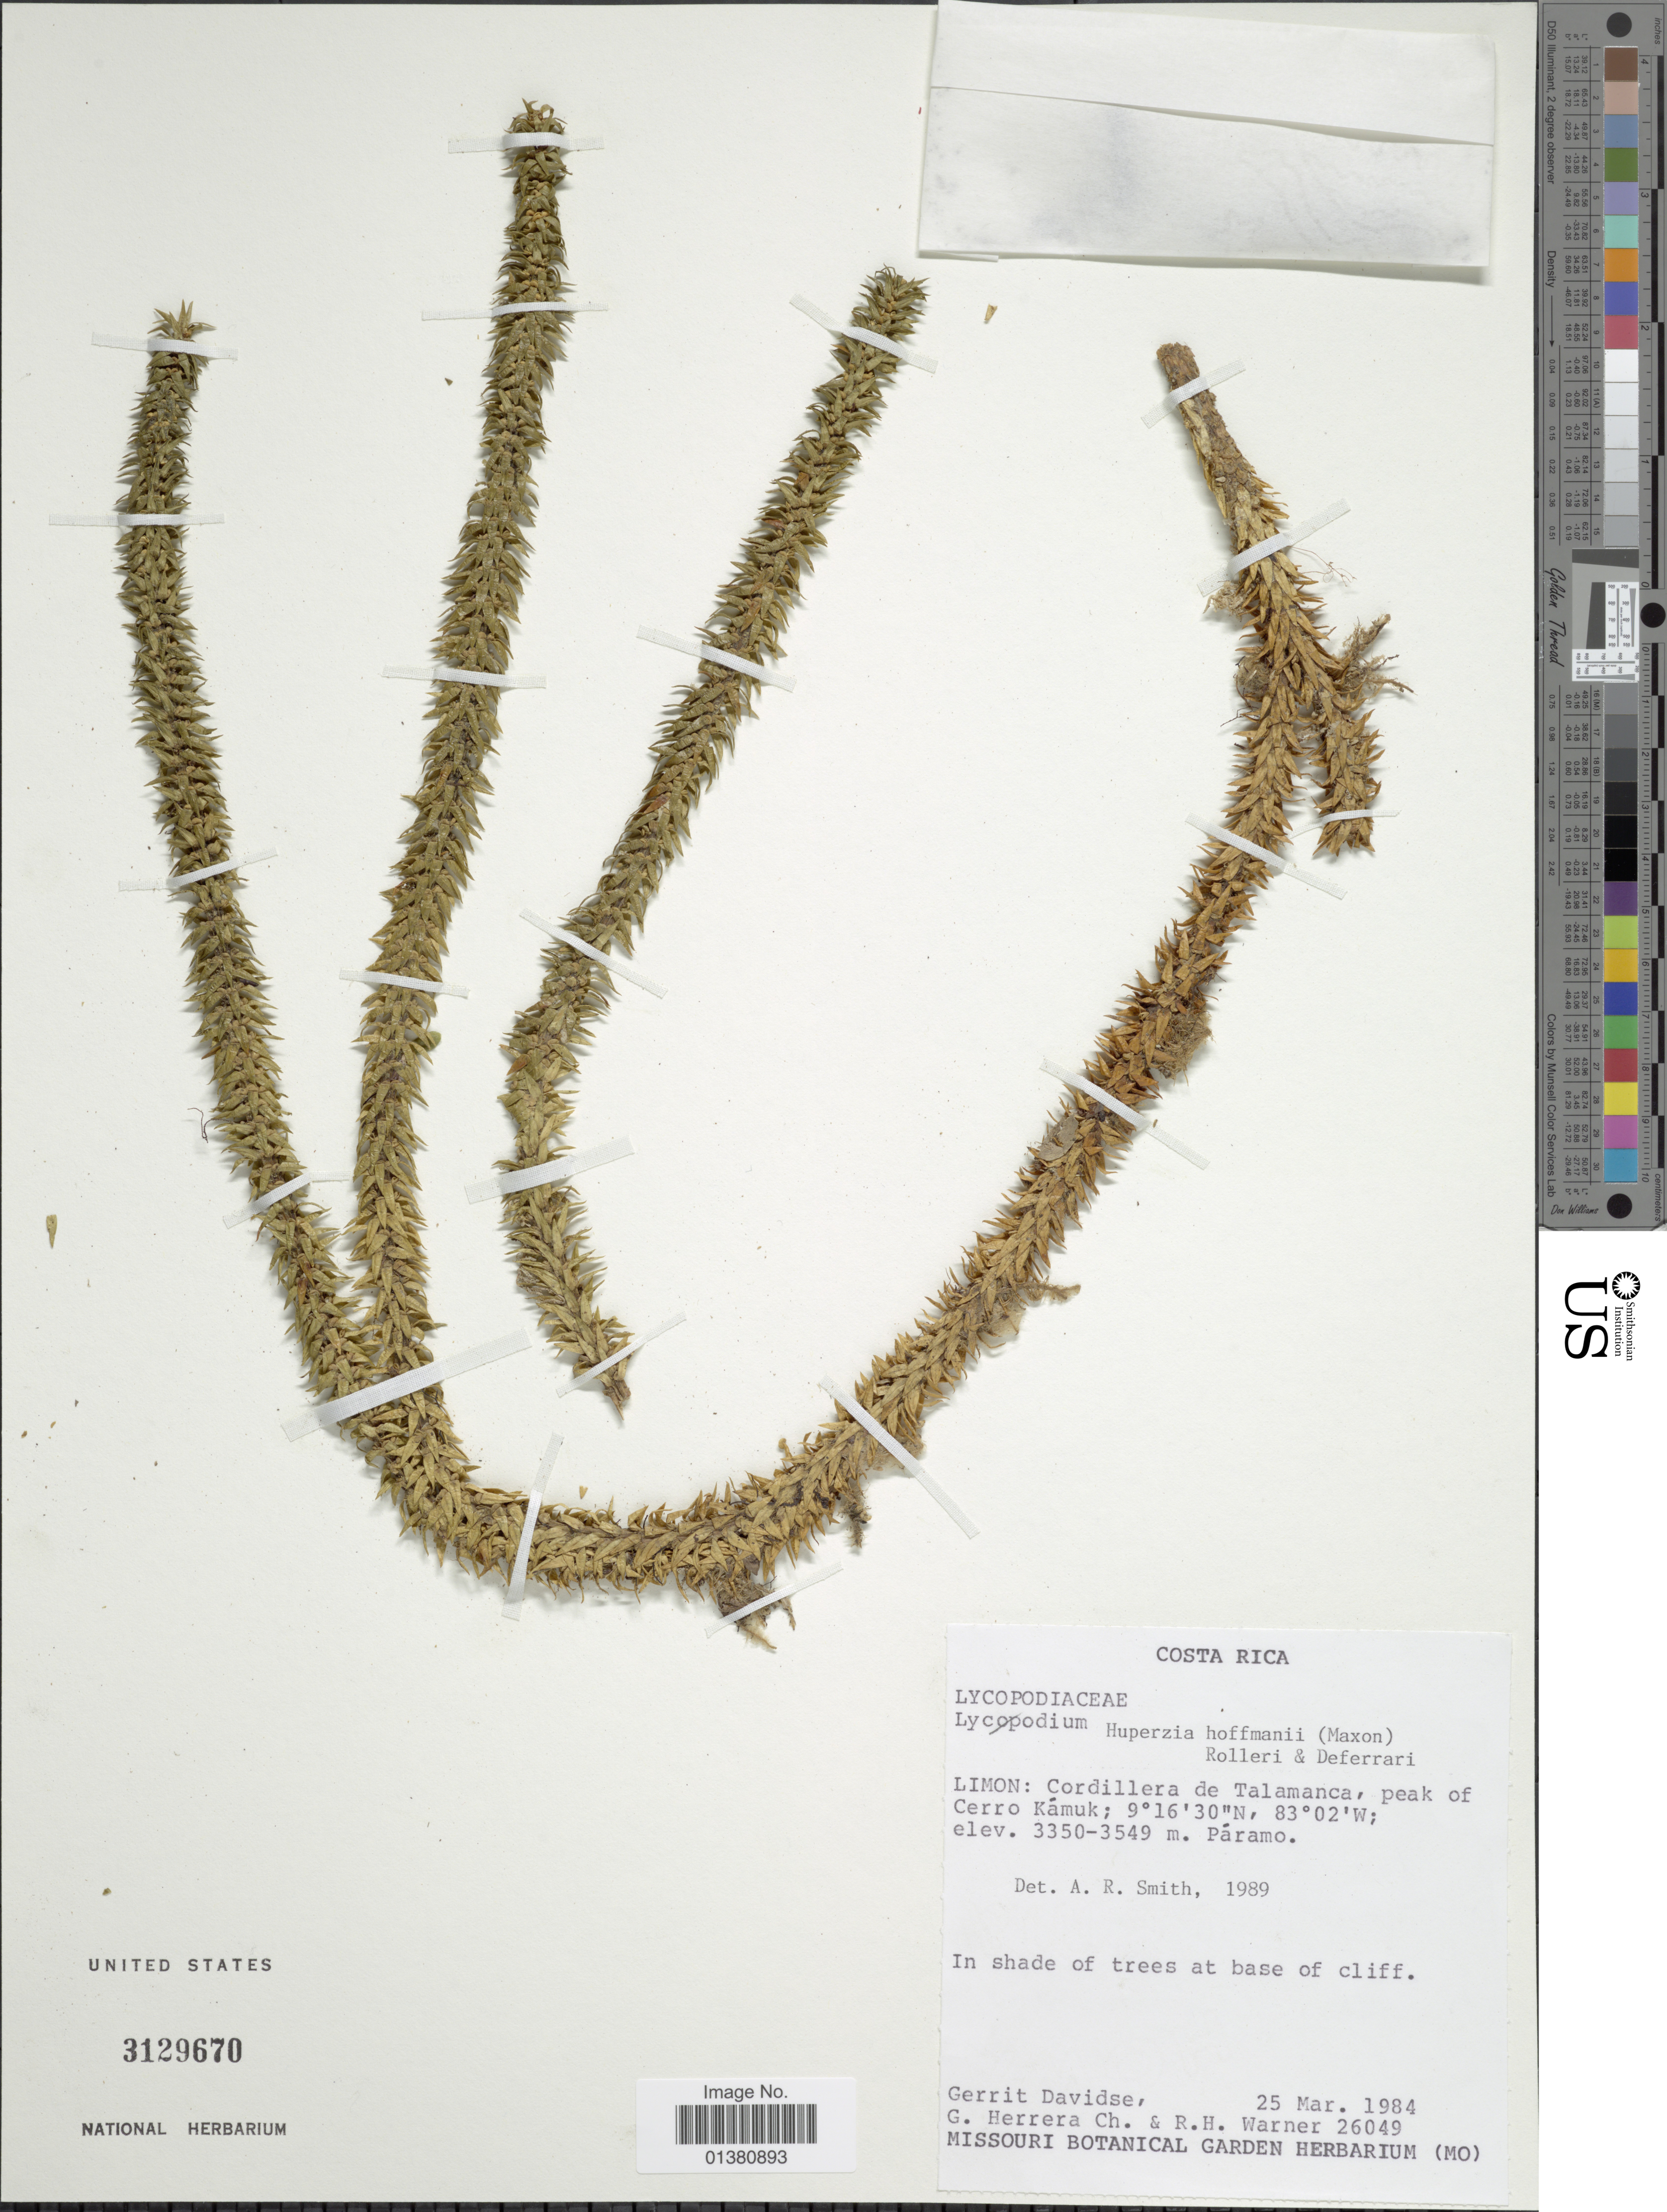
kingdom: Plantae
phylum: Tracheophyta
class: Lycopodiopsida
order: Lycopodiales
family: Lycopodiaceae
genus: Phlegmariurus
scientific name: Phlegmariurus hoffmannii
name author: (Maxon) B. Øllg.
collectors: G. Davidse, G. Herrera & R. H. Warner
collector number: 26049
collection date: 1984-03-25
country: Costa Rica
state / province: Limón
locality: Limon: Cordillera de Talamanca, peak of Cerro Kámuk, Páramo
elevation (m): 3350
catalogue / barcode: US 3129670